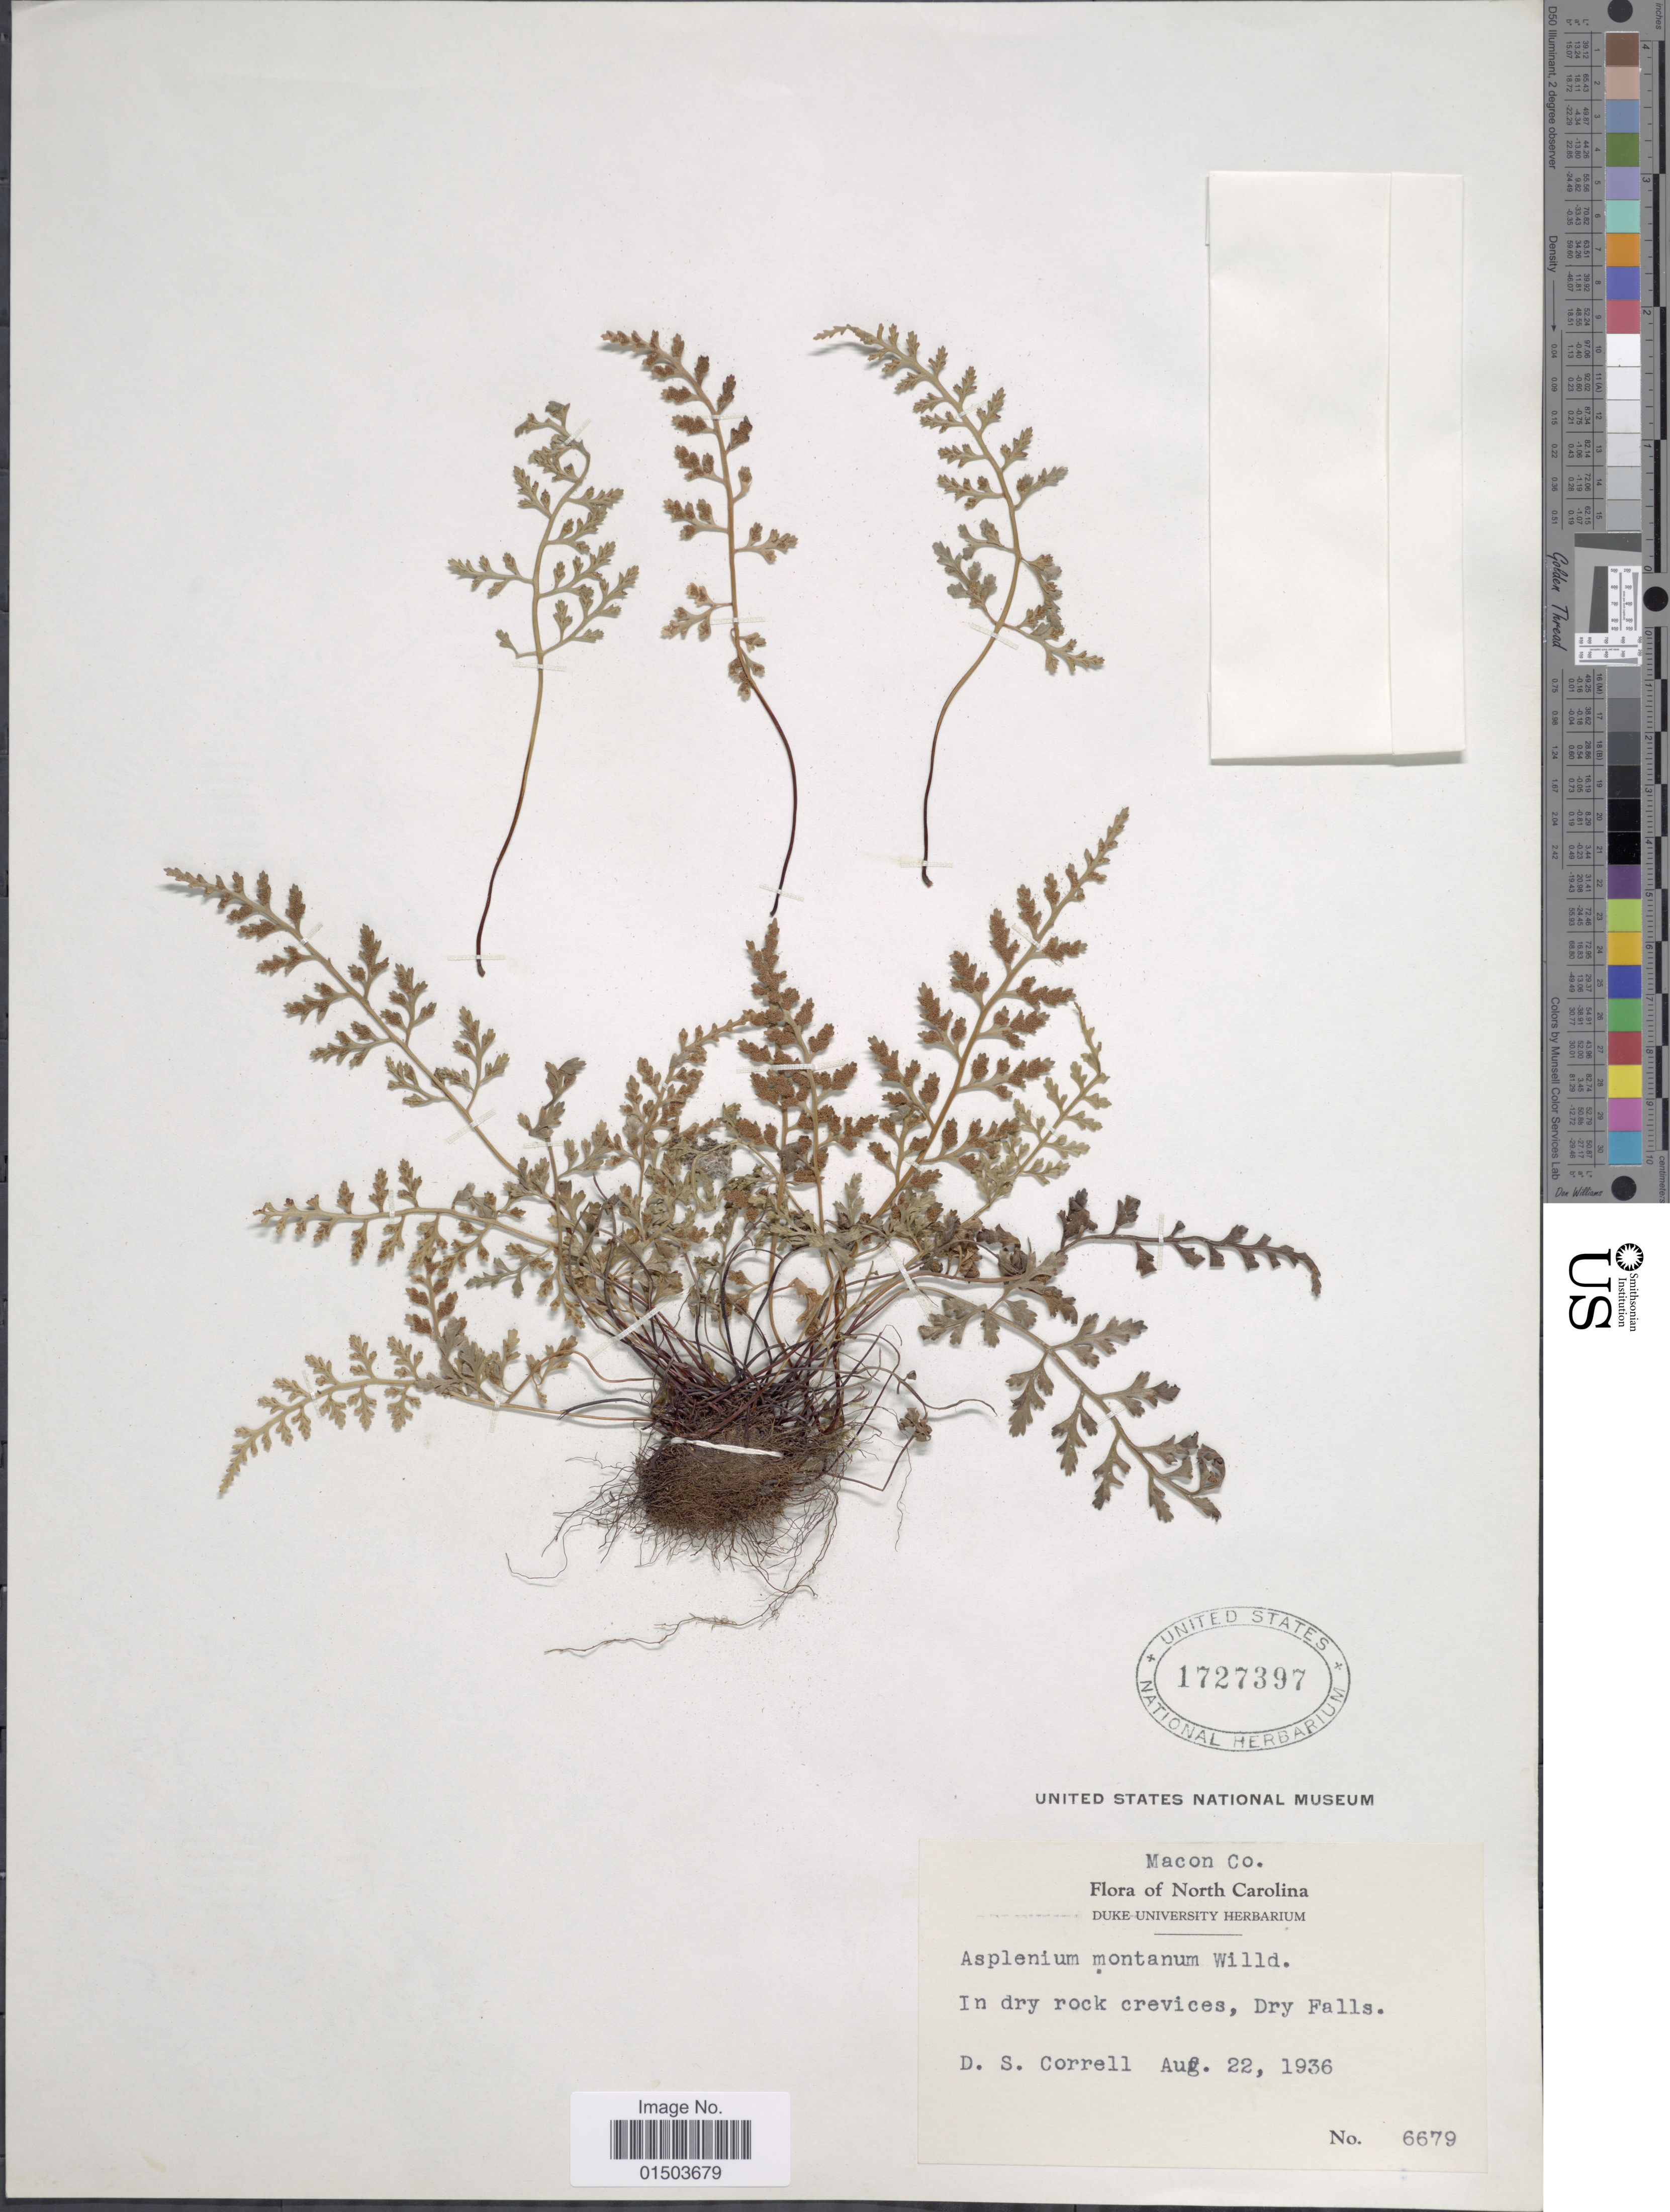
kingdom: Plantae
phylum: Tracheophyta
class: Polypodiopsida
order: Polypodiales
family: Aspleniaceae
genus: Asplenium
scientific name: Asplenium montanum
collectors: D. S. Correll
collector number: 6679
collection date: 1936-08-22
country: United States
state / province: North Carolina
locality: Macon Co. In dry rock crevices, Dry Falls.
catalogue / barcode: US 1727397